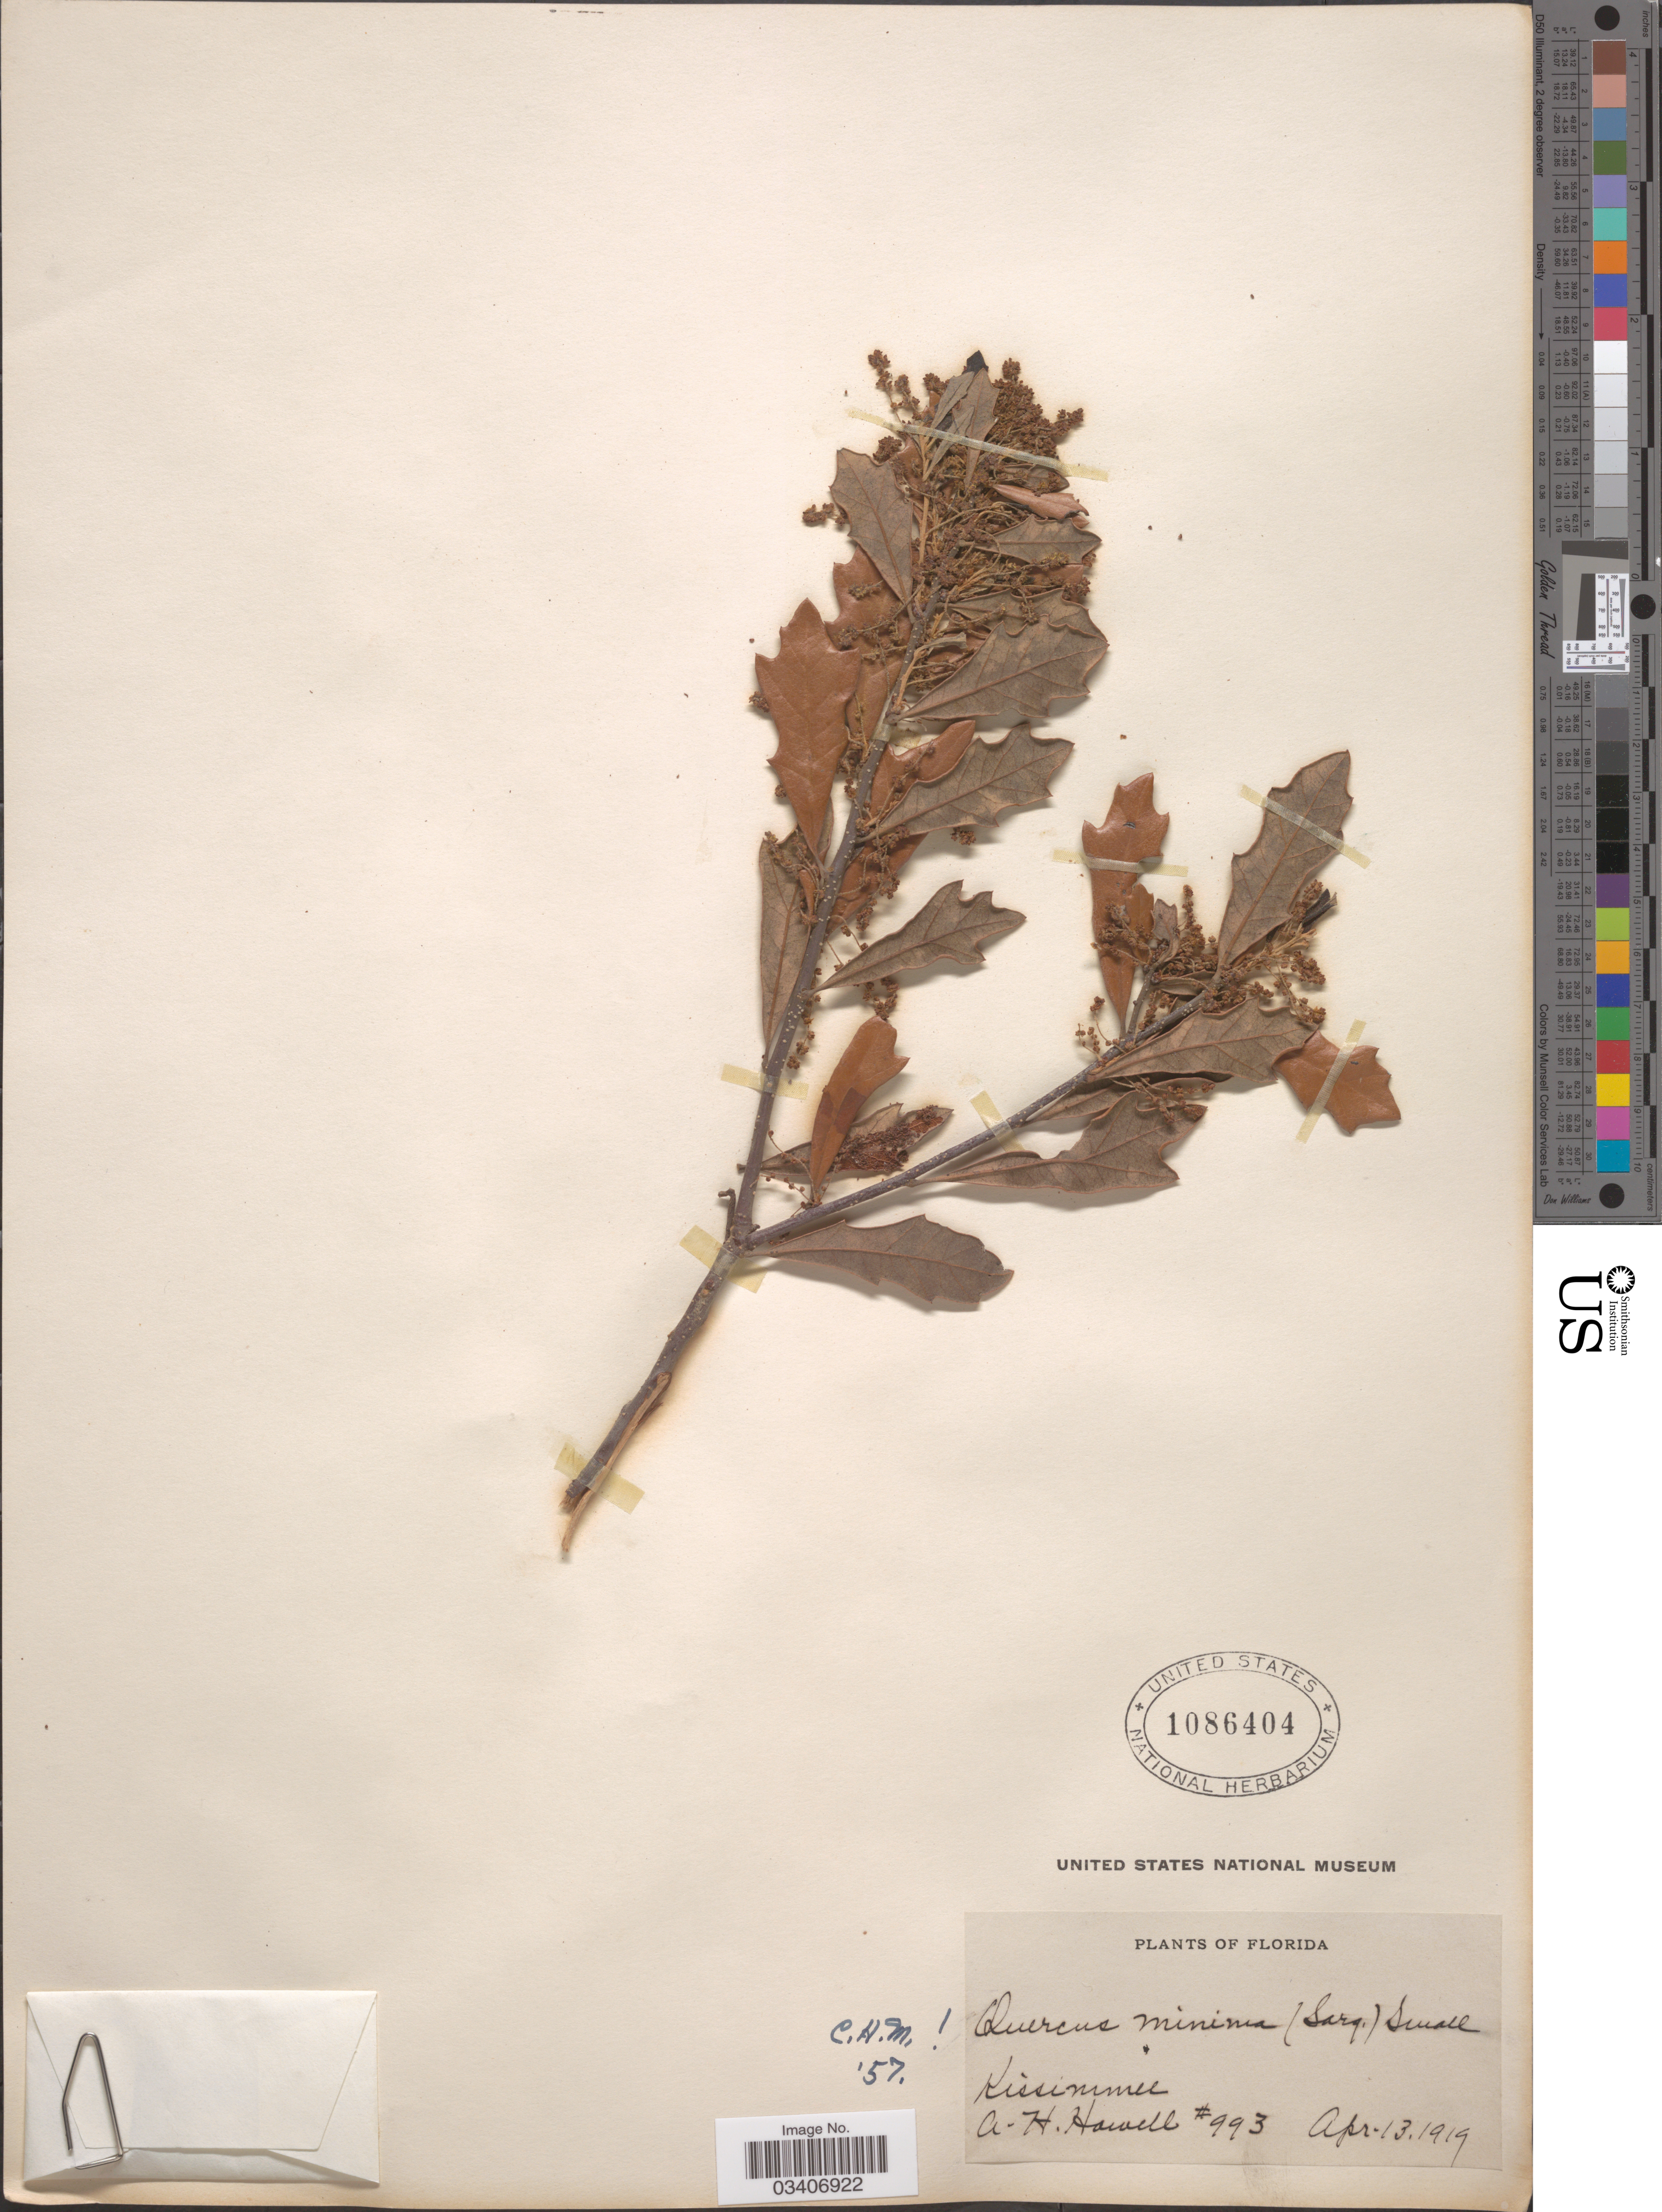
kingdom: Plantae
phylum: Tracheophyta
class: Magnoliopsida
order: Fagales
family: Fagaceae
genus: Quercus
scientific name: Quercus minima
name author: (Sarg.) Small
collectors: A. Howell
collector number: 993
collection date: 1919-04-13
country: United States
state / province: Florida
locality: Kissimmee.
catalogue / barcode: US 1086404